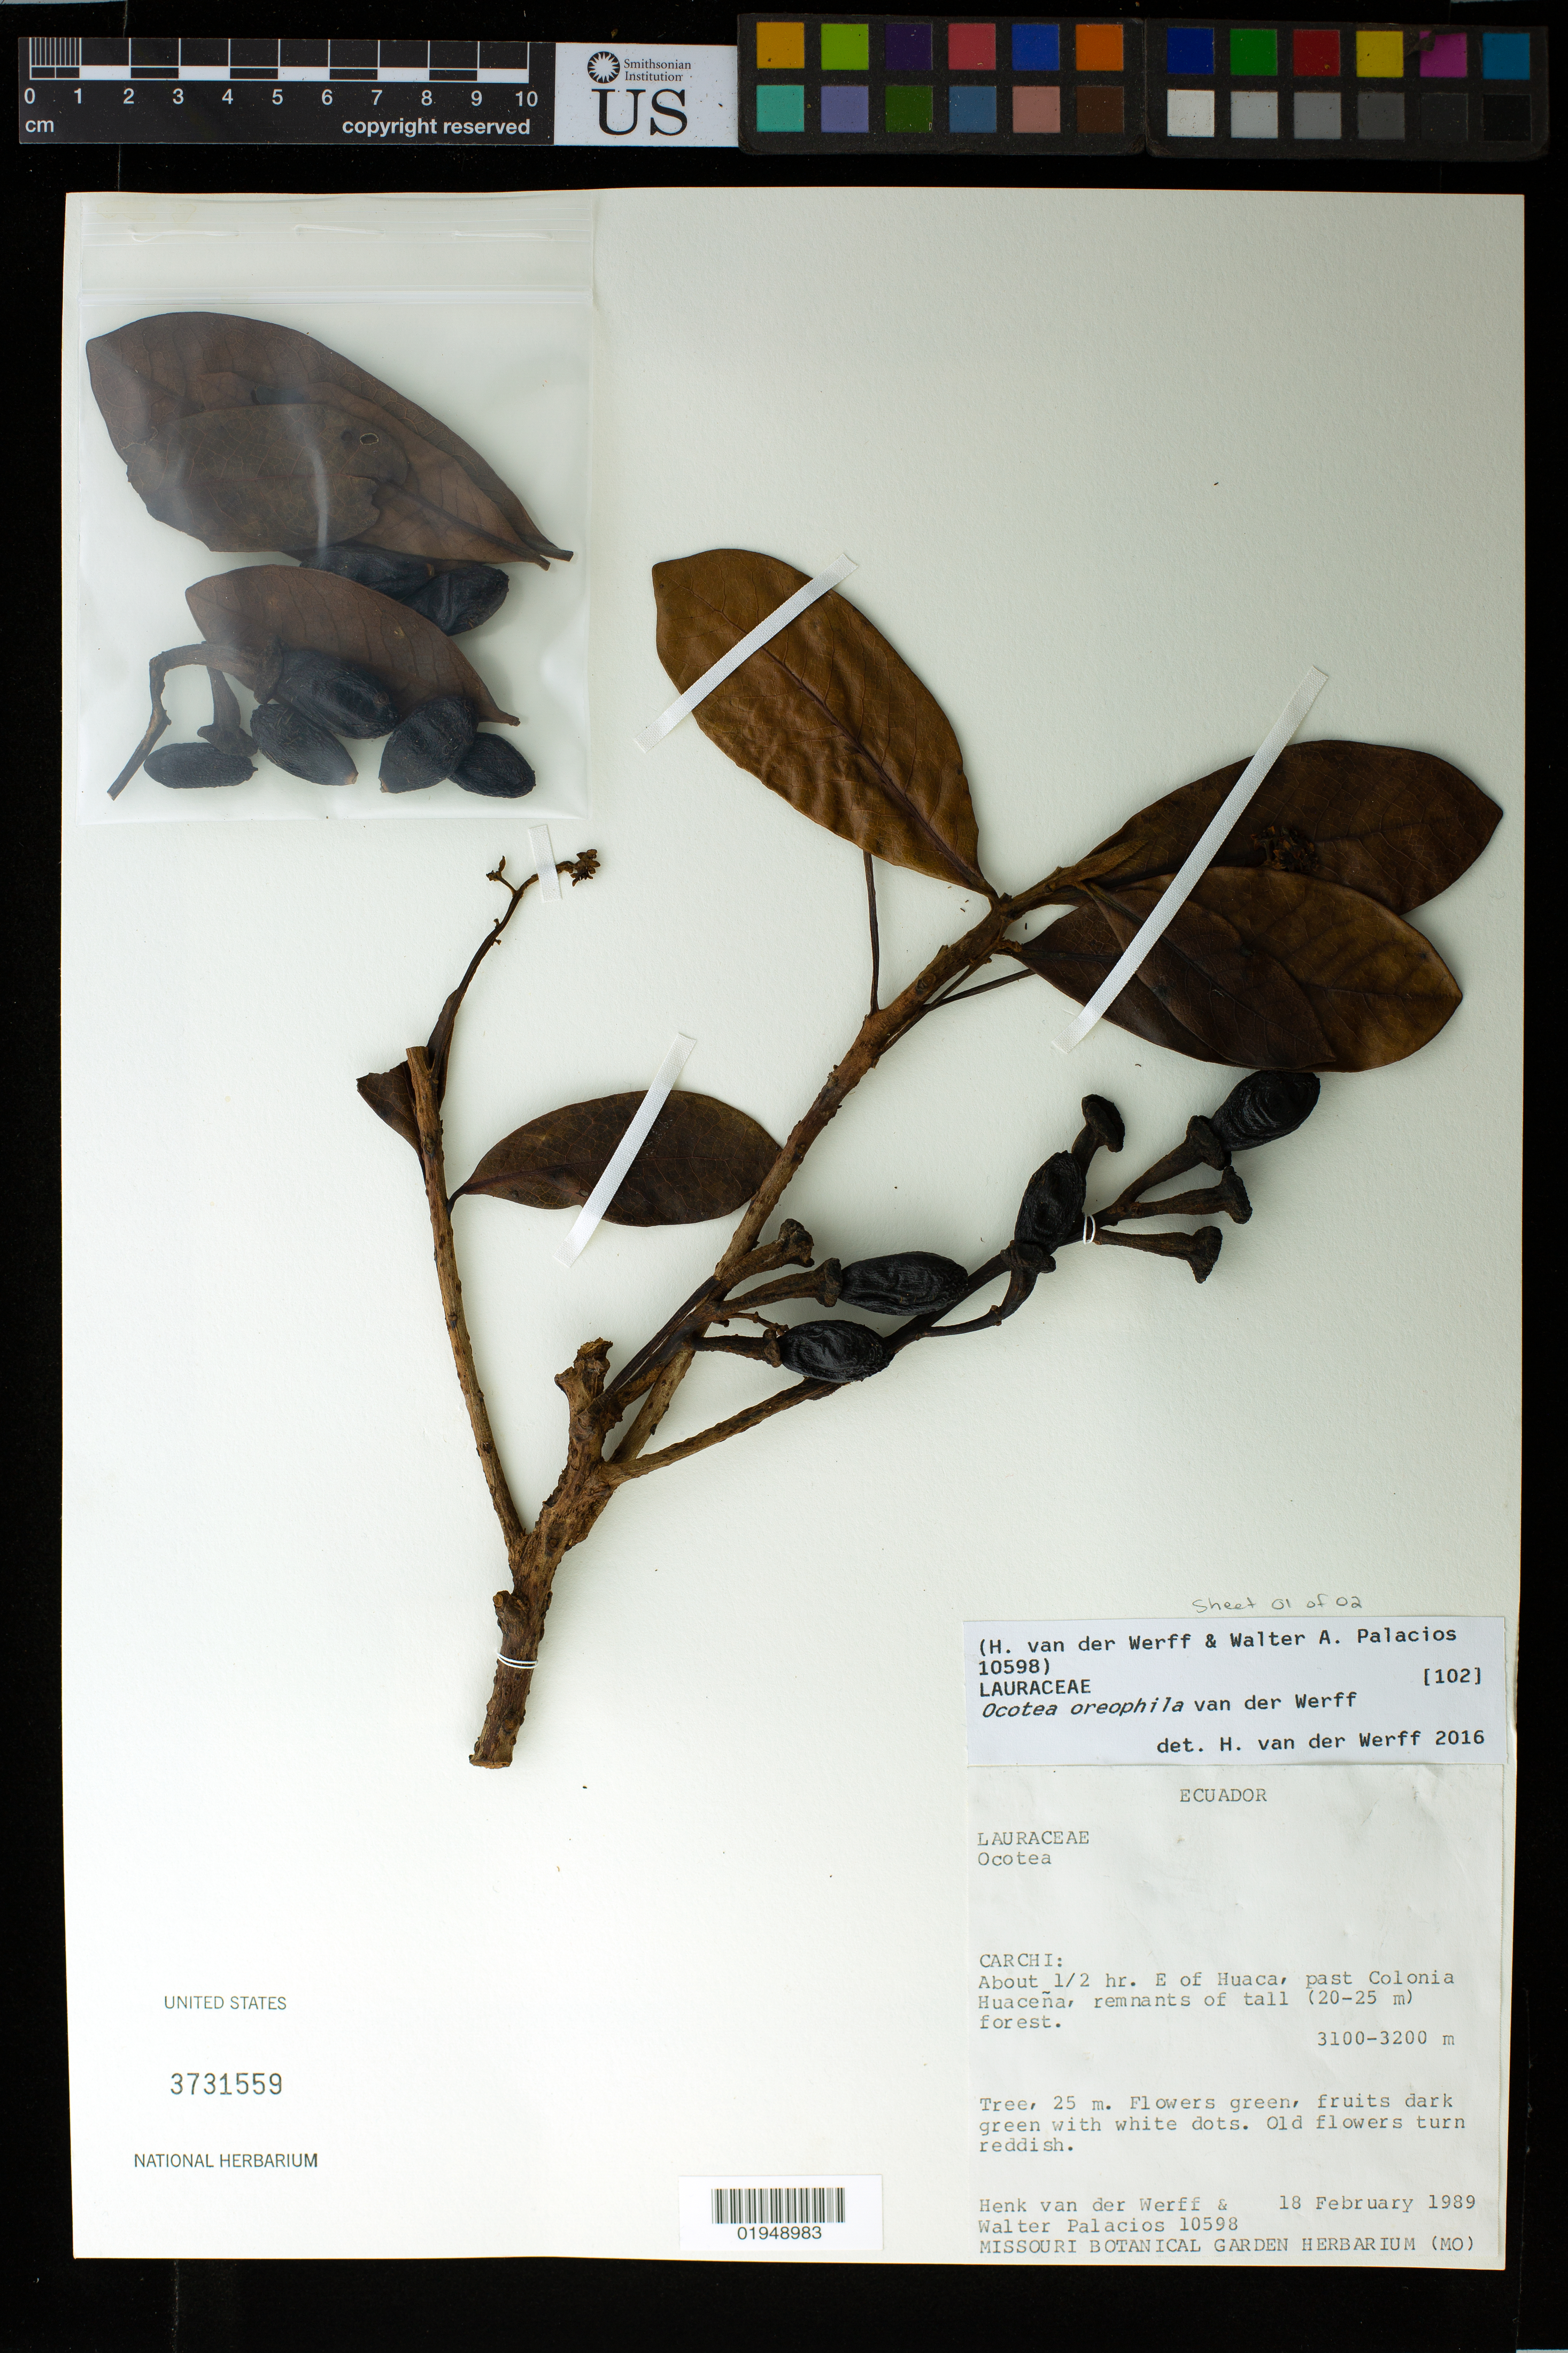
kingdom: Plantae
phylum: Tracheophyta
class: Magnoliopsida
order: Laurales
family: Lauraceae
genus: Ocotea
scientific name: Ocotea oreophila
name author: van der Werff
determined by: van der Werff, H., (MO), Missouri Botanical Garden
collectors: H. van der Werff & W. Palacios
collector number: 10598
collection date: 1989-02-18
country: Ecuador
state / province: Carchi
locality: About 1/2 hr. E of Huaca, past Colonia Huaceña.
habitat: remnants of tall (20-25 m) forest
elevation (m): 3100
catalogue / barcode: US 3731559